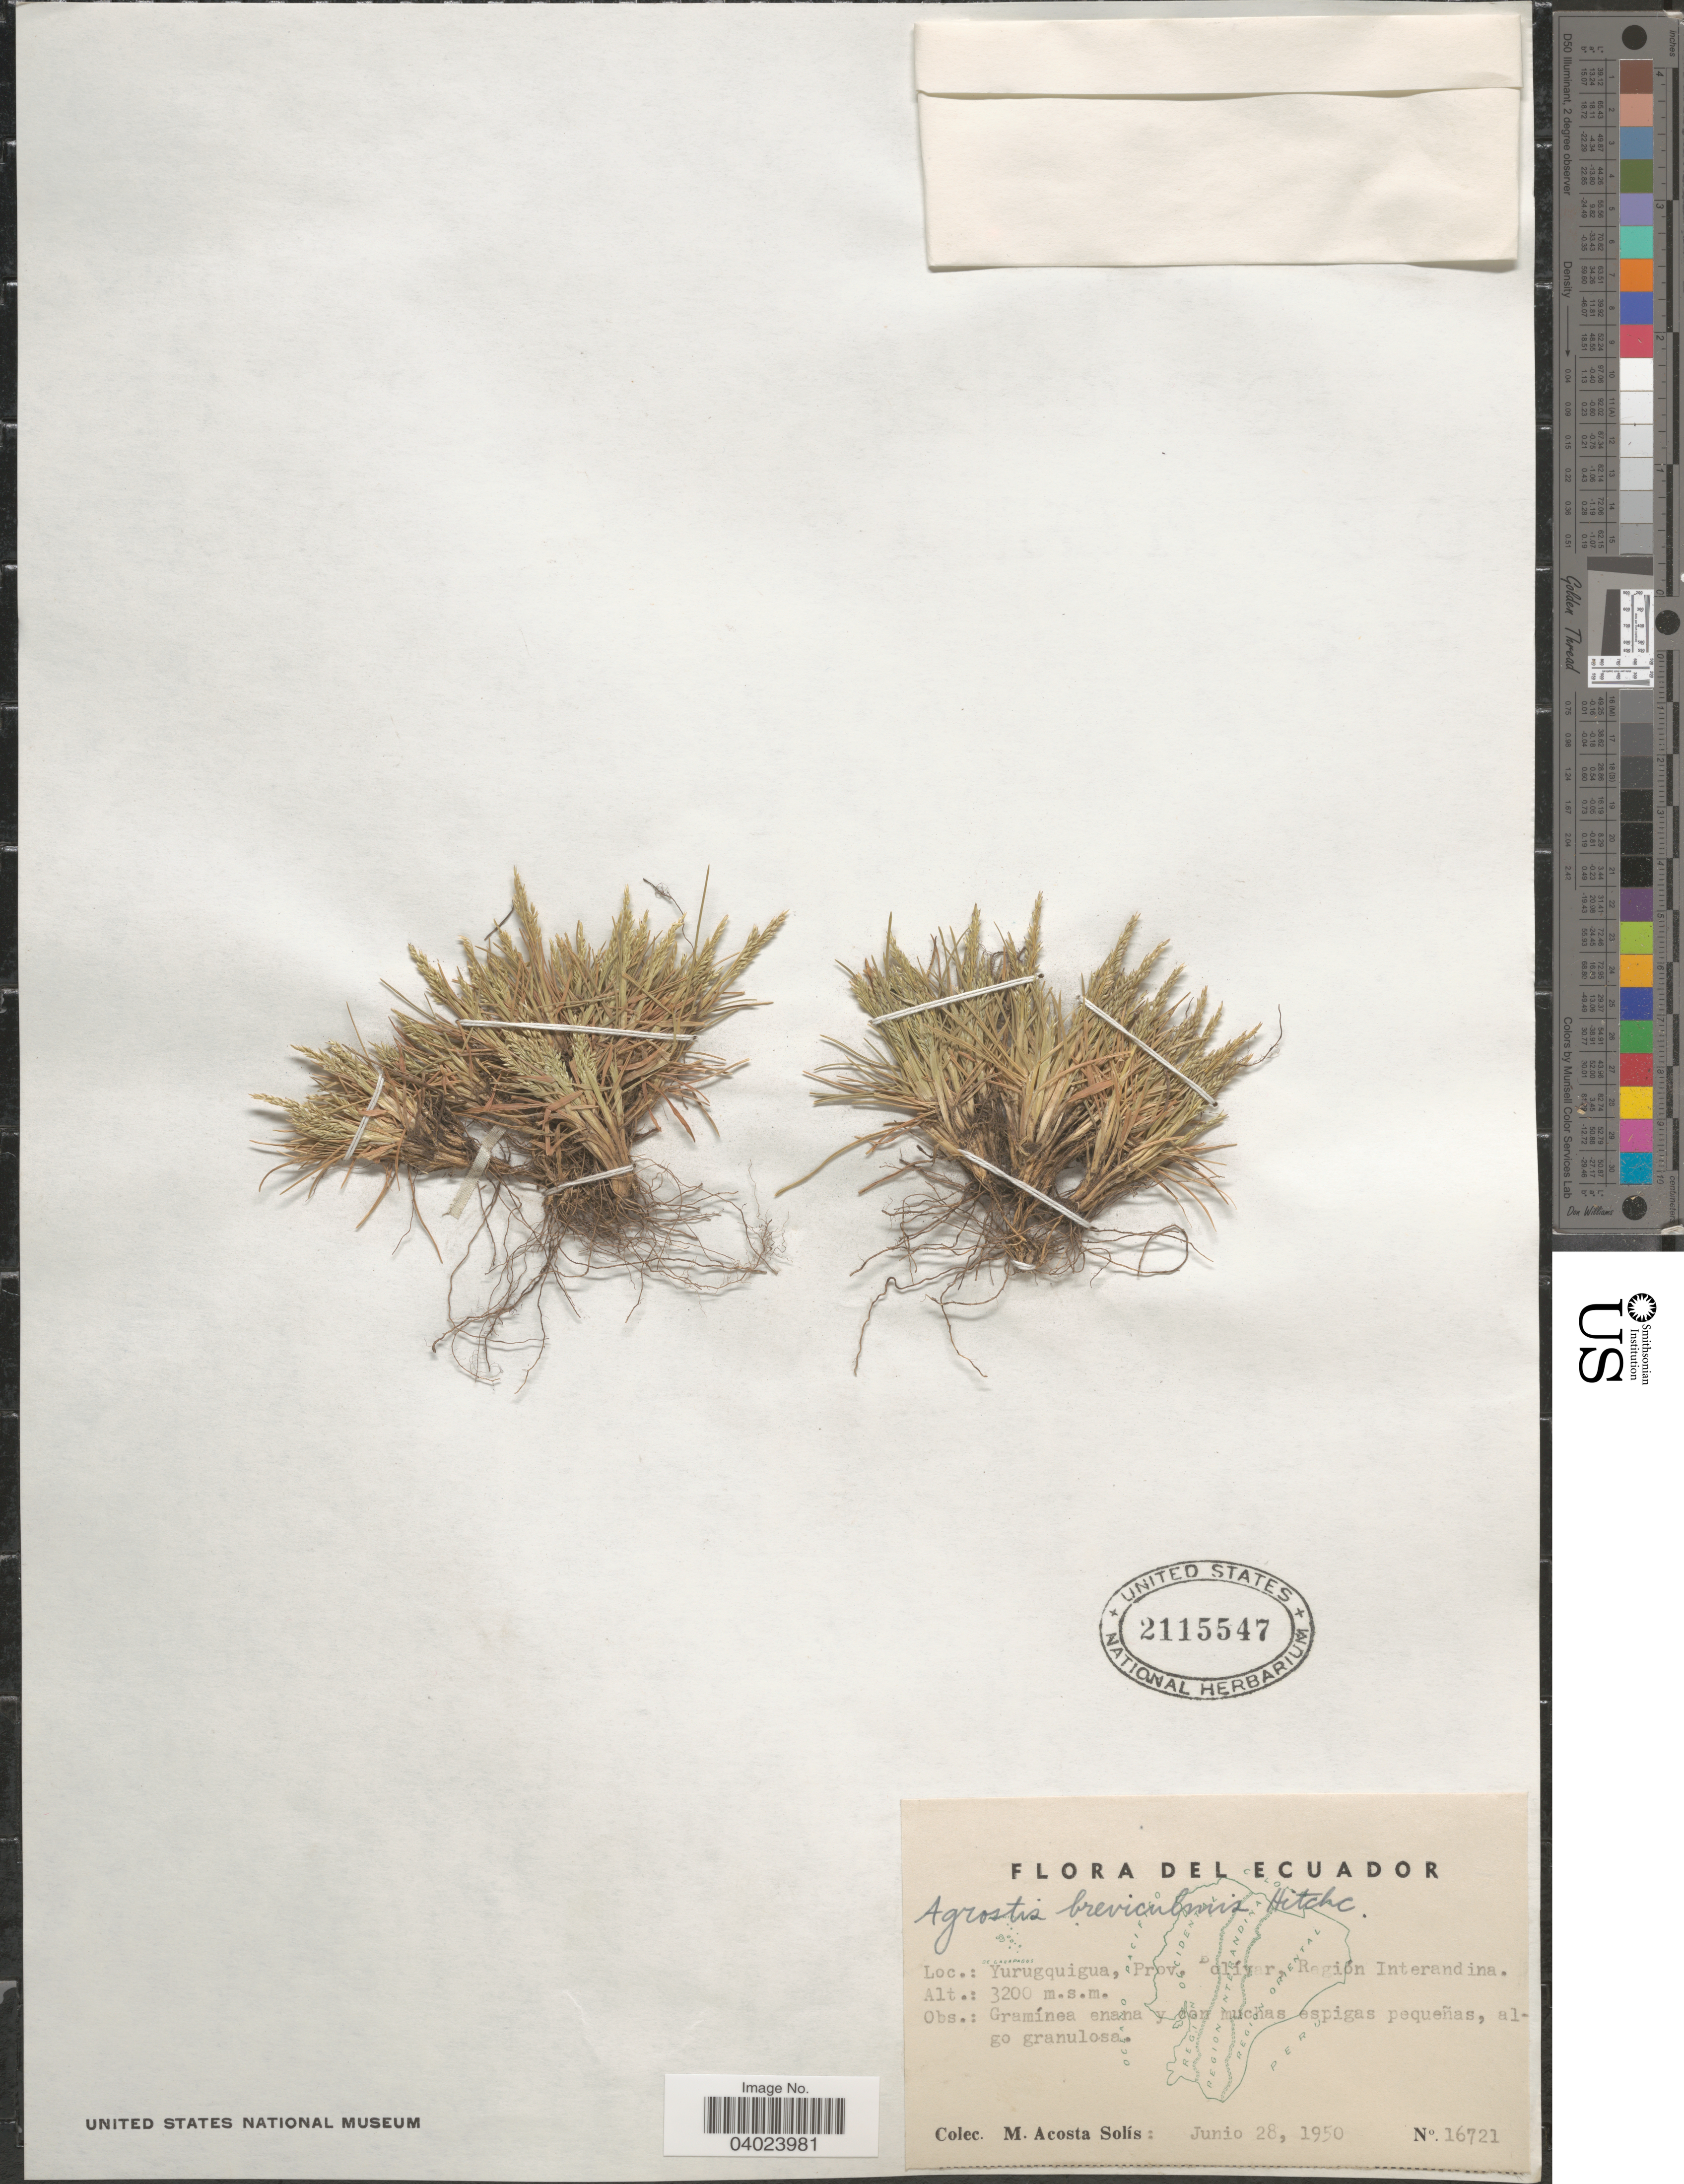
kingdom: Plantae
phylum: Tracheophyta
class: Liliopsida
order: Poales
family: Poaceae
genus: Agrostis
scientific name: Agrostis breviculmis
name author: Hitchc.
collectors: M. Acosta Solis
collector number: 16721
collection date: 1950-06-28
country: Ecuador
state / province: Bolívar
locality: Yurugquigua. Region Interandina.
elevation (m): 3200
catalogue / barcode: US 2115547